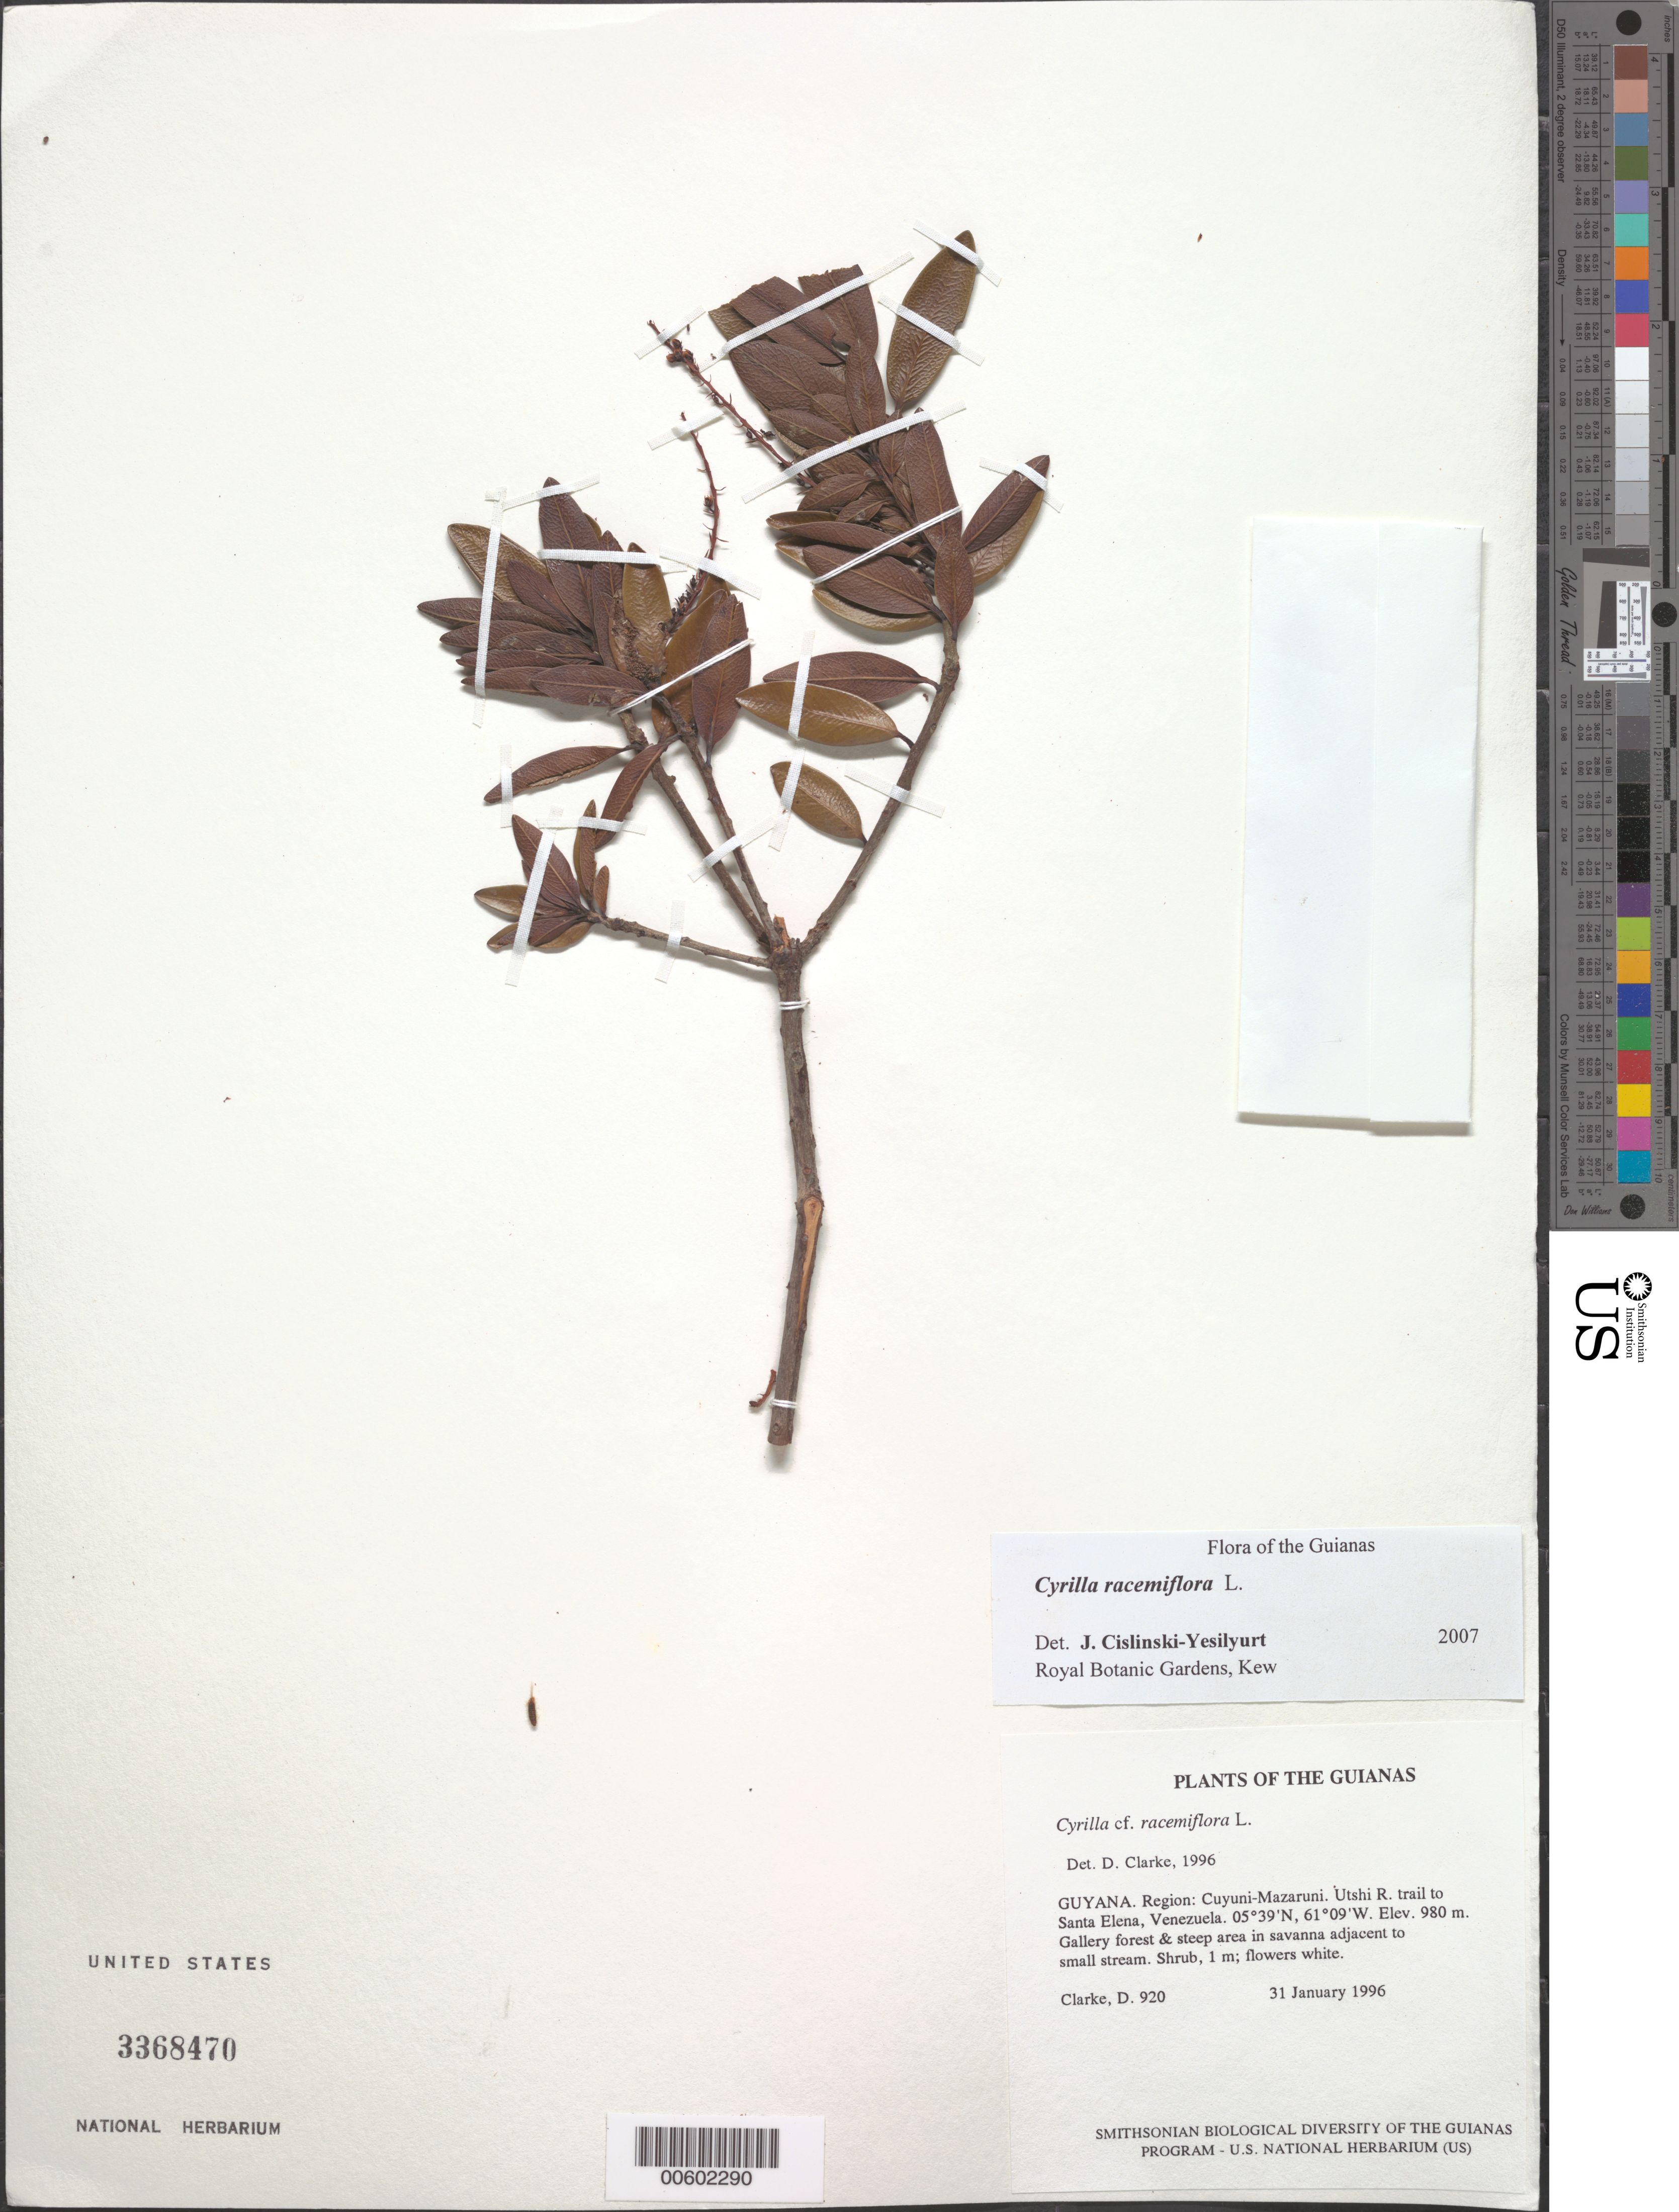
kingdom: Plantae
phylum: Tracheophyta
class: Magnoliopsida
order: Ericales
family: Cyrillaceae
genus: Cyrilla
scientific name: Cyrilla racemiflora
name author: L.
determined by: Yesilyurt, J. C.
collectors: H. D. Clarke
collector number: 920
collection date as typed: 31 January 1996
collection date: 1996-01-31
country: Guyana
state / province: Cuyuni-Mazaruni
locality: Utshi R. trail to Santa Elena, Venezuela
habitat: Gallery forest & steep area in savanna adjacent to small stream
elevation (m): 980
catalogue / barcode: US 3368470